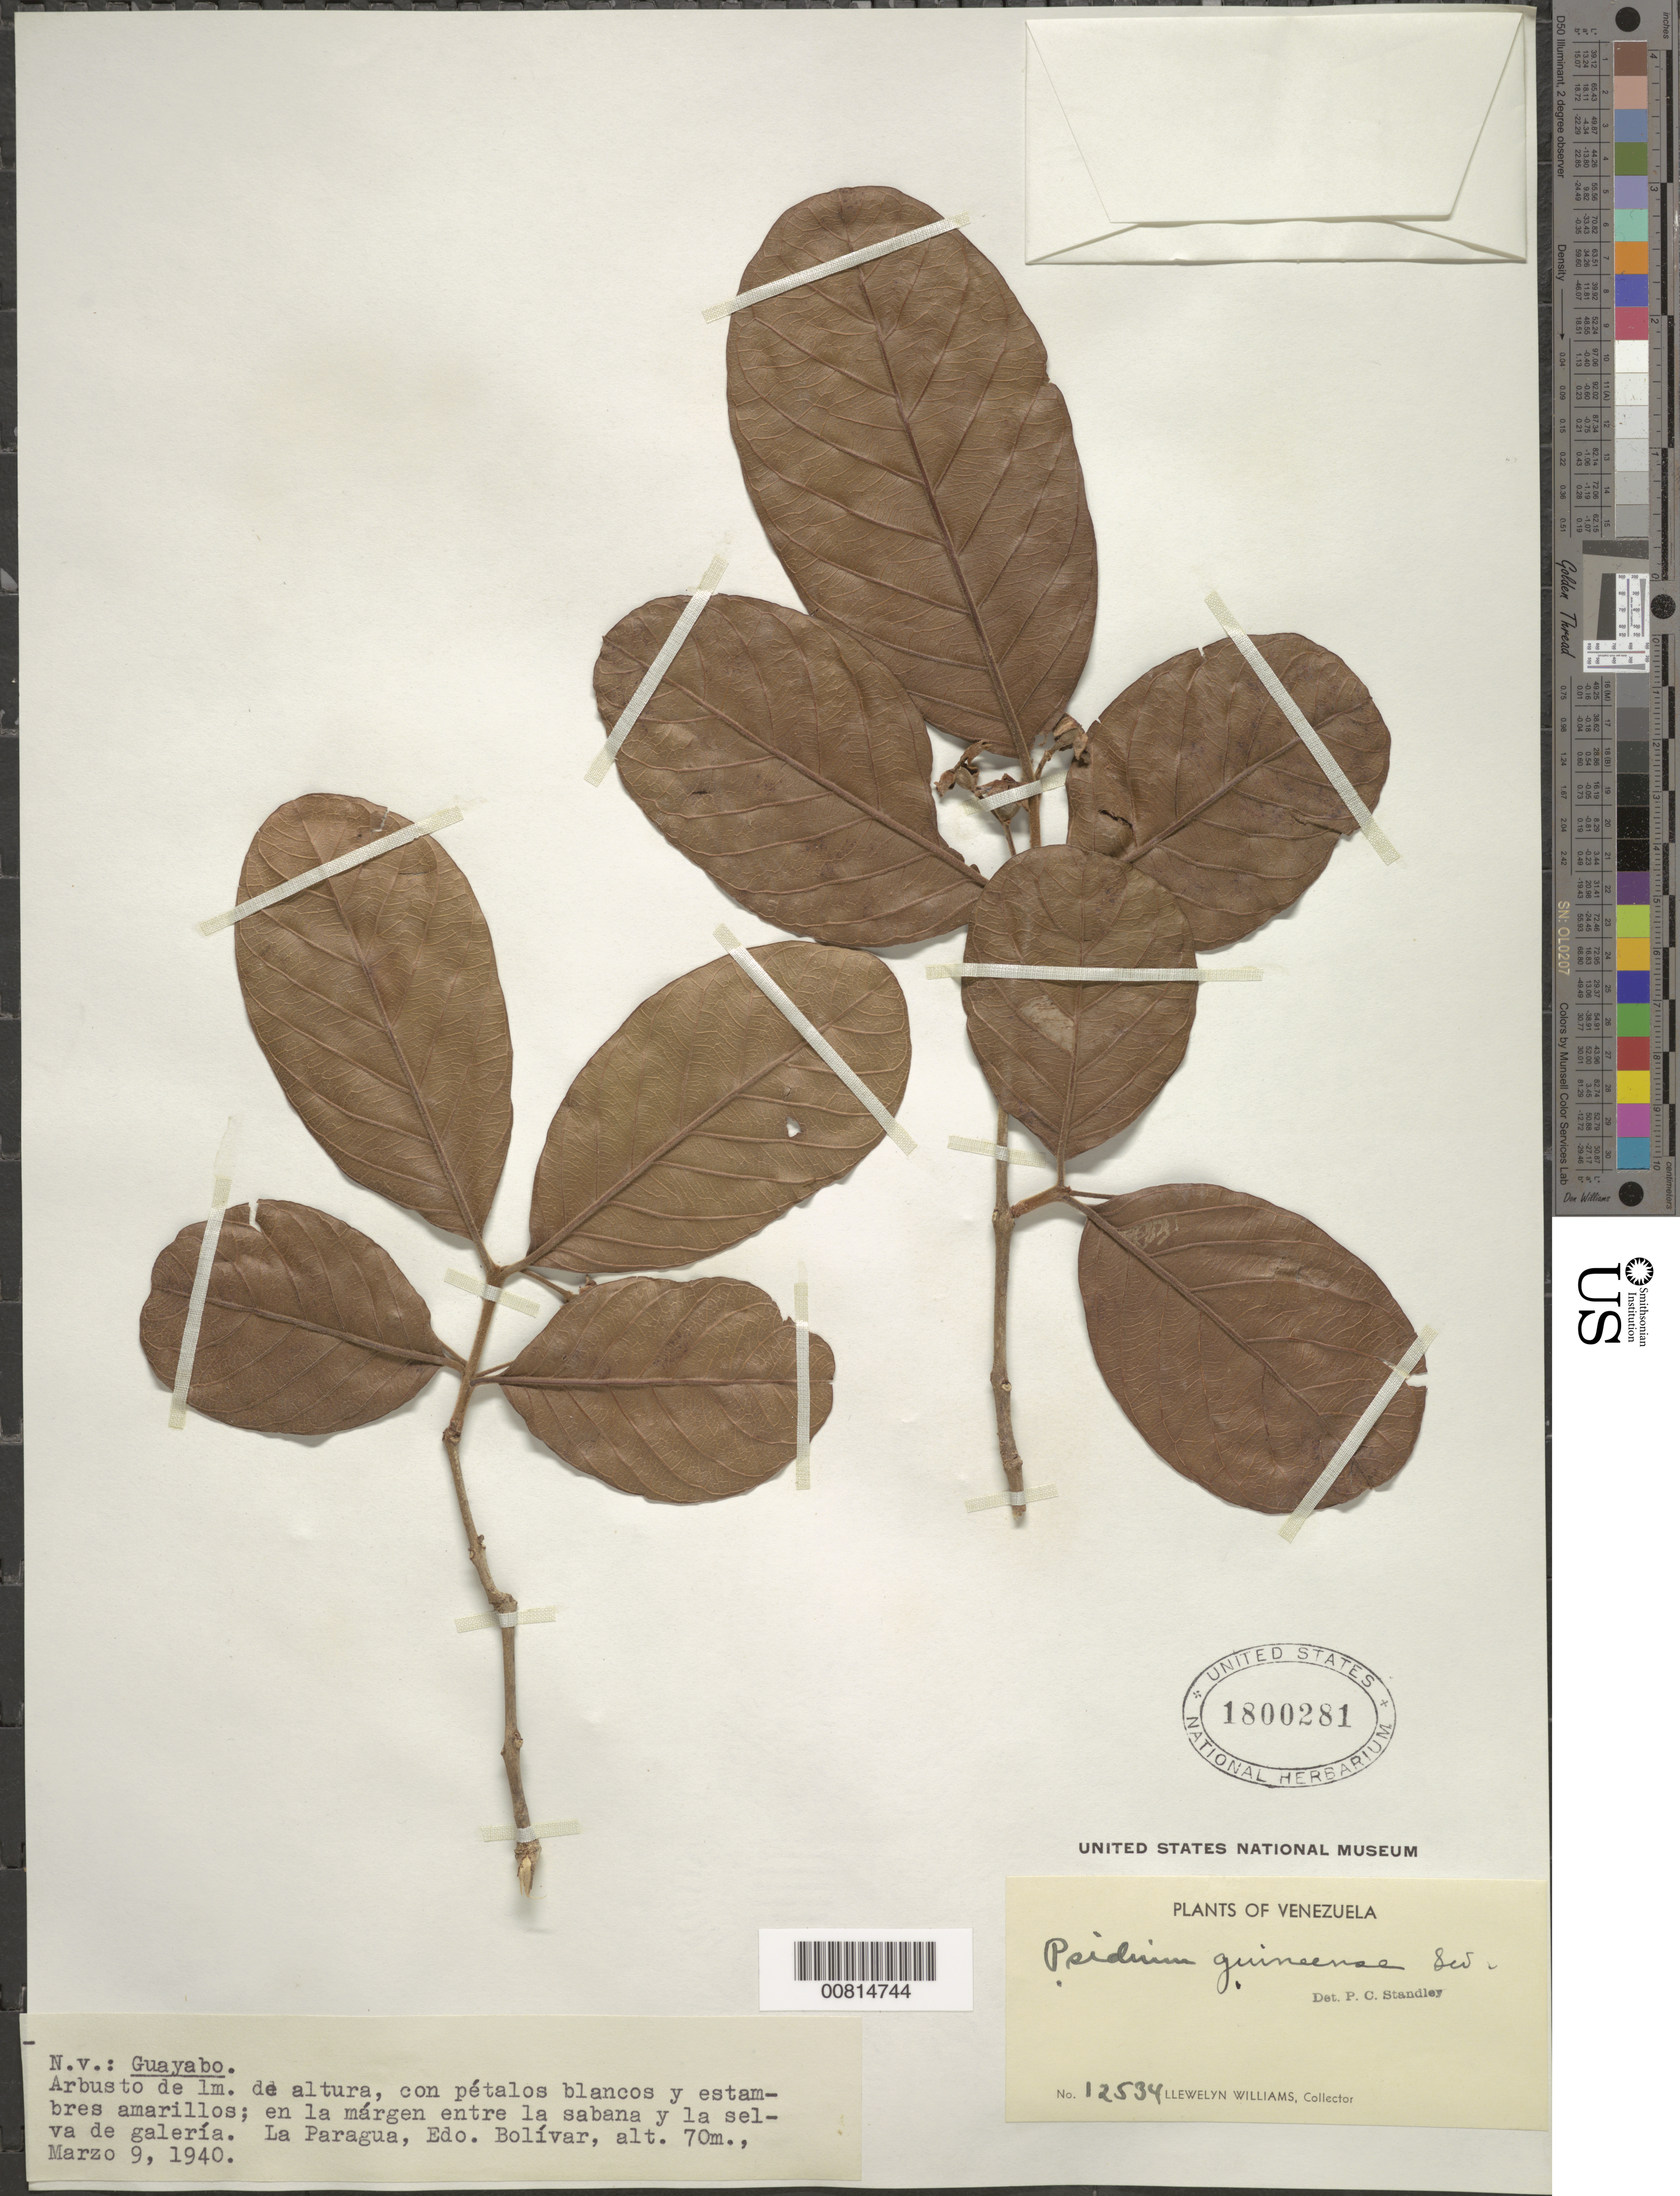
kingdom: Plantae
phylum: Tracheophyta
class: Magnoliopsida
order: Myrtales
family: Myrtaceae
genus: Psidium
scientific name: Psidium guineense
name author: Sw.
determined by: Standley, Paul C.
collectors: Ll. Williams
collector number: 12534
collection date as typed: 9-Mar-40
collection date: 1940-03-09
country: Venezuela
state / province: Bolívar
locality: La Paragua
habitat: Edge between savanna and gallery forest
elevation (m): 70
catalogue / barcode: US 1800281